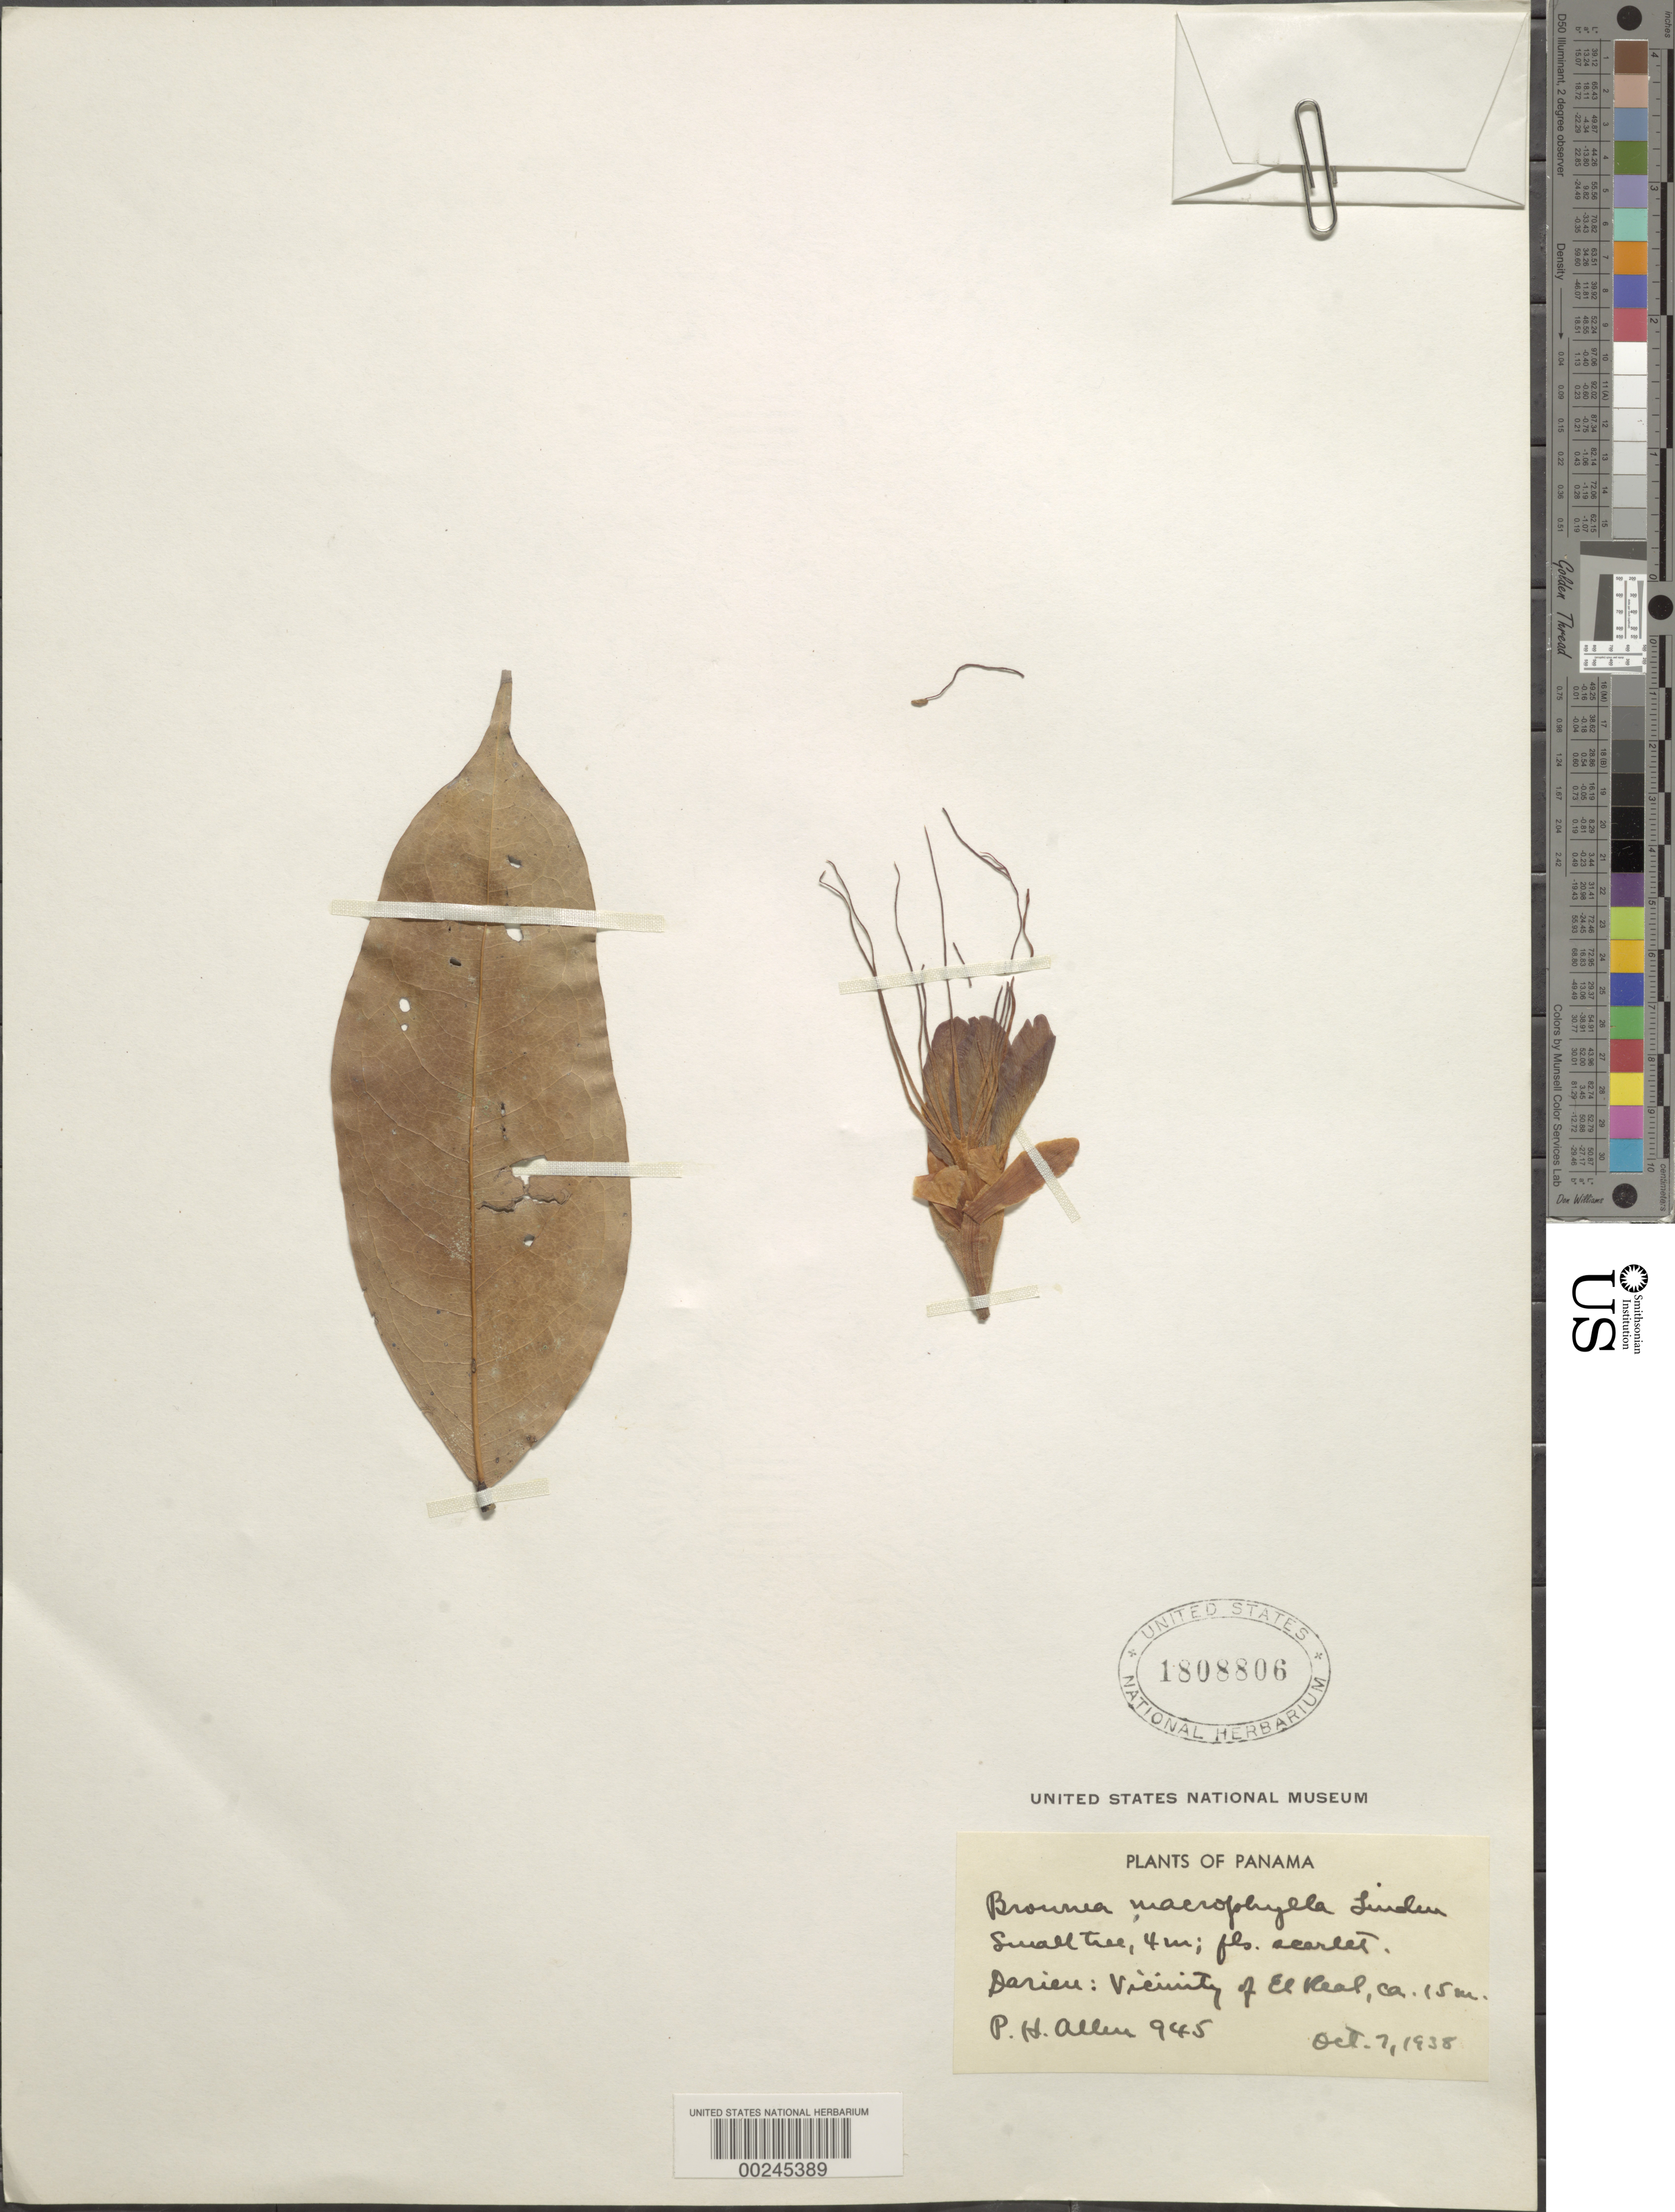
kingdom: Plantae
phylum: Tracheophyta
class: Magnoliopsida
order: Fabales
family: Fabaceae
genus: Brownea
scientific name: Brownea macrophylla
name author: B.L. Linden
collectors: P. H. Allen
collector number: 945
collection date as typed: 07 Oct 1938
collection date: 1938-10-07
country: Panama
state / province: Darién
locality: Vicinity of el Real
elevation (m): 15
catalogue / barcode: US 1808806